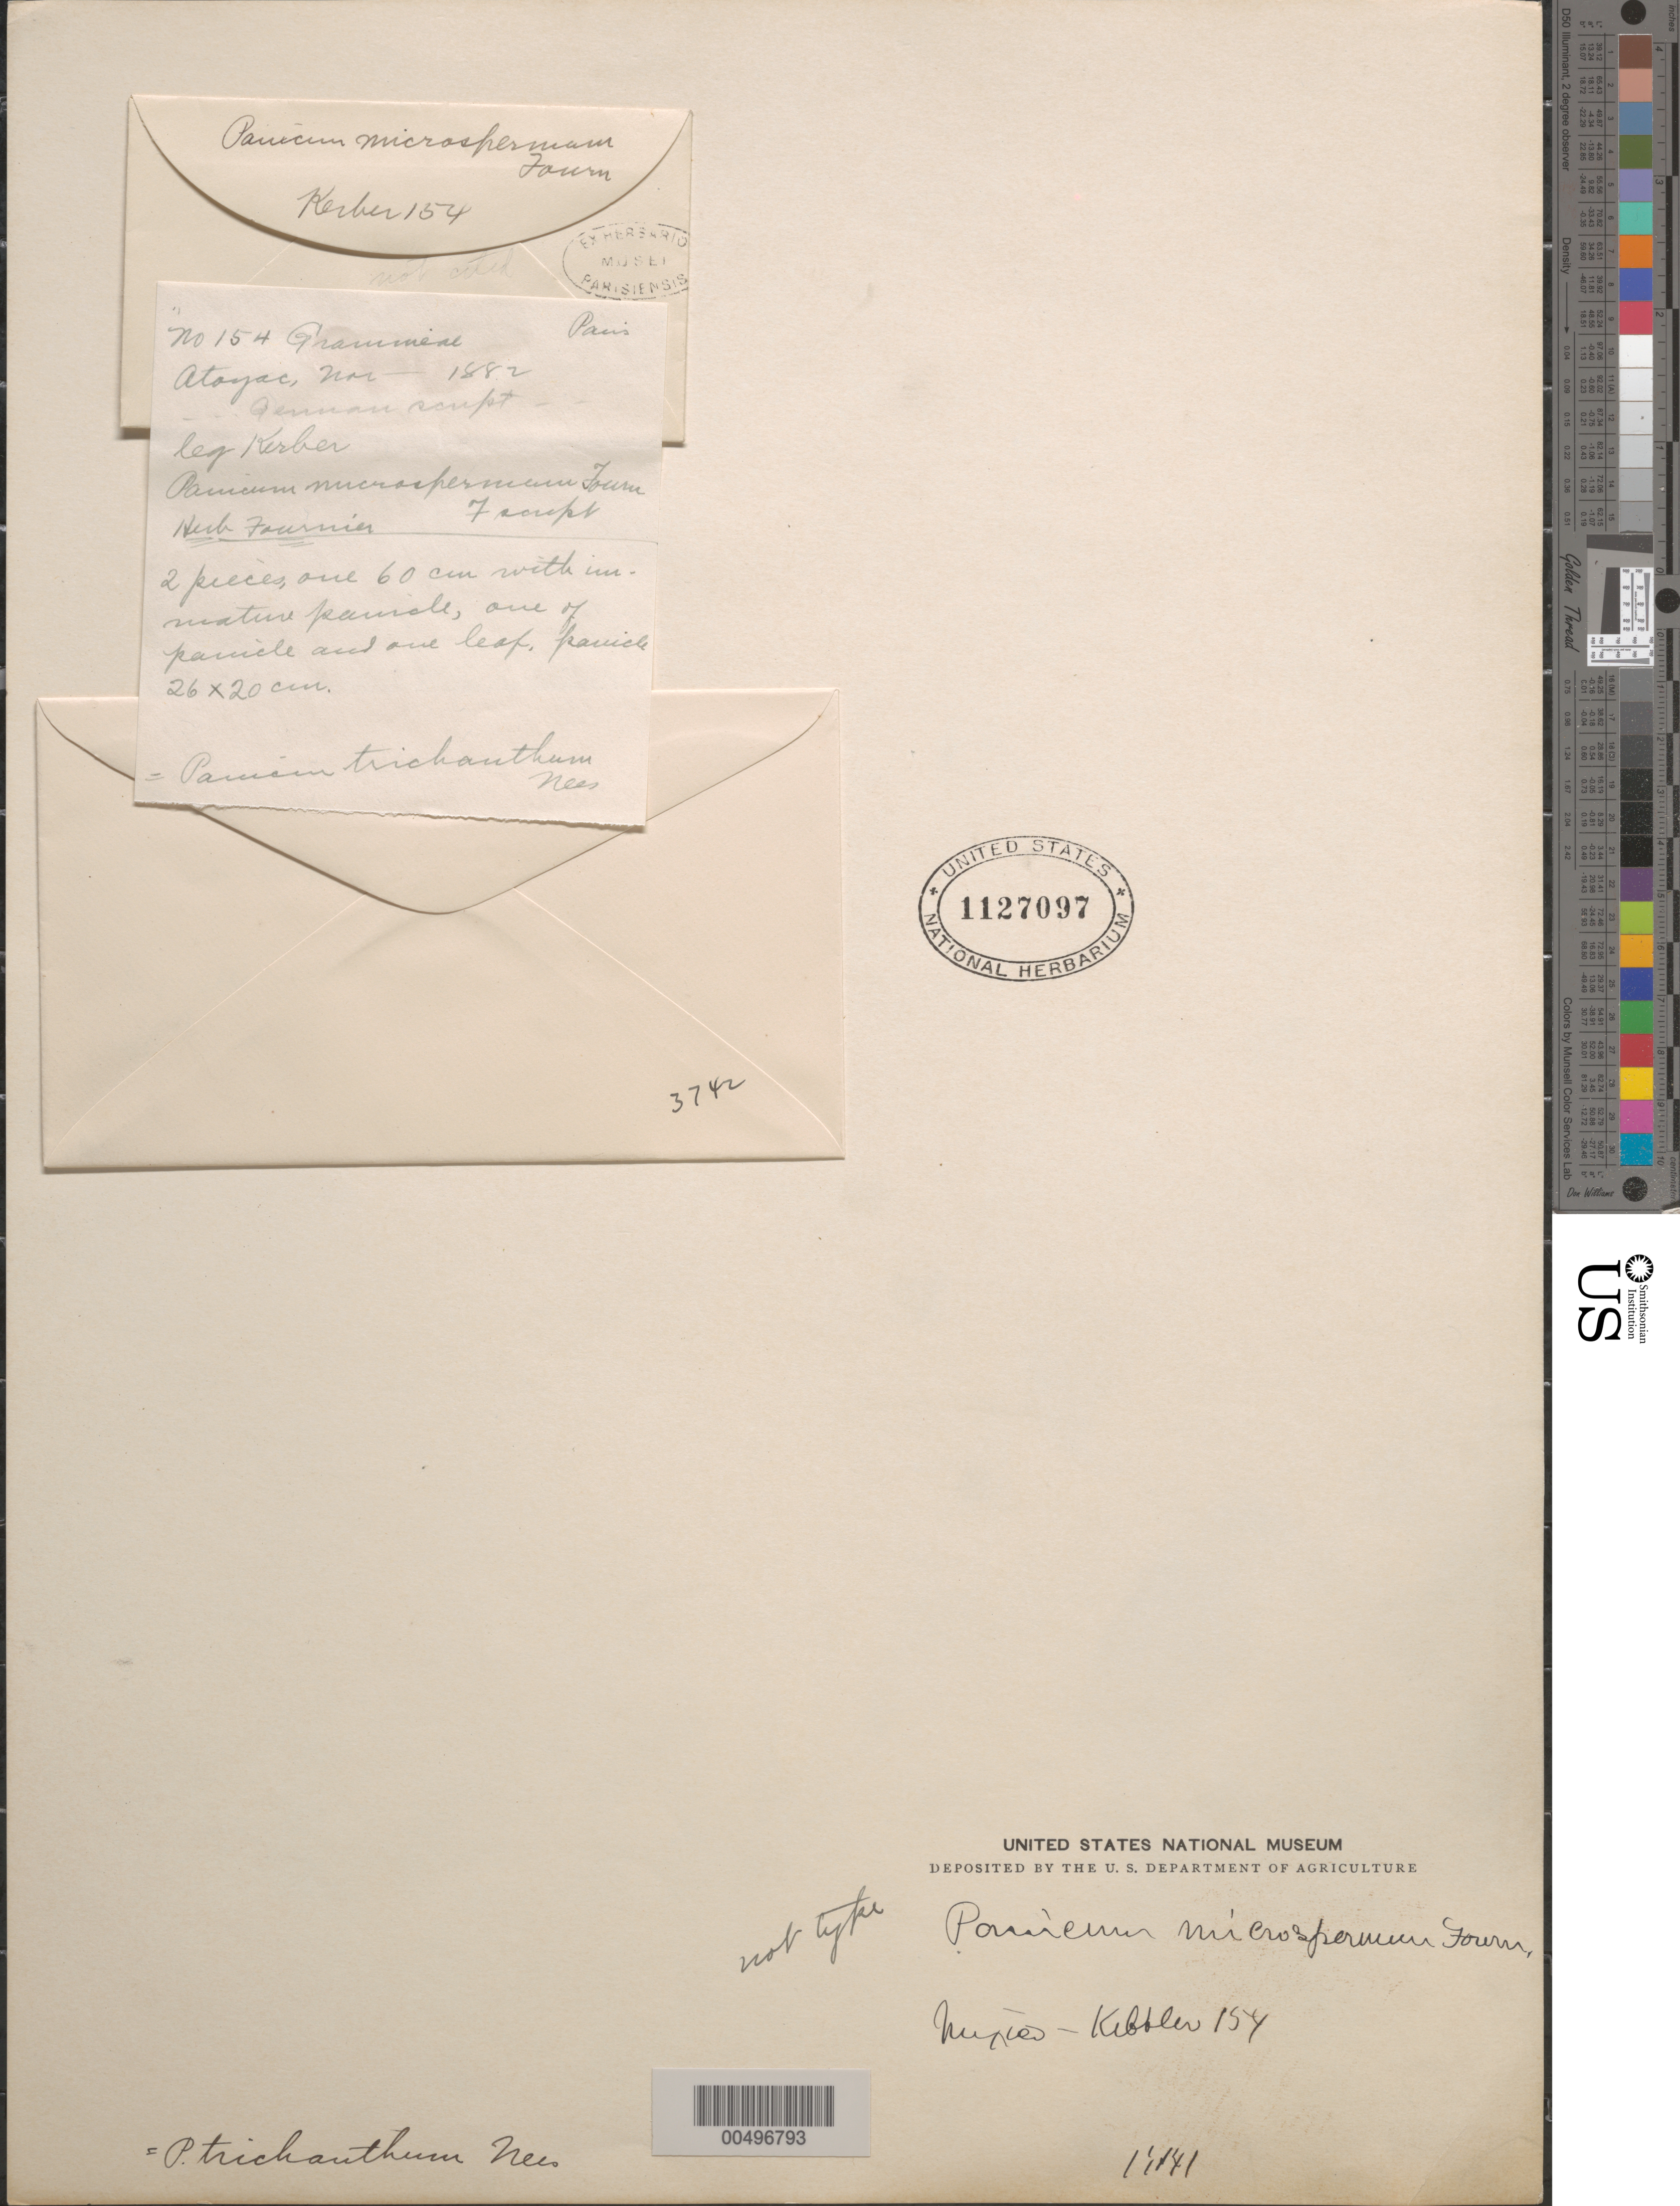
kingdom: Plantae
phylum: Tracheophyta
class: Liliopsida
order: Poales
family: Poaceae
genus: Panicum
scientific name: Panicum trichanthum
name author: Nees in Mart.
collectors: -. Kerber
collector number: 154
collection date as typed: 1882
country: Mexico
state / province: Morelos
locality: Atoyac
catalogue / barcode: US 1127097